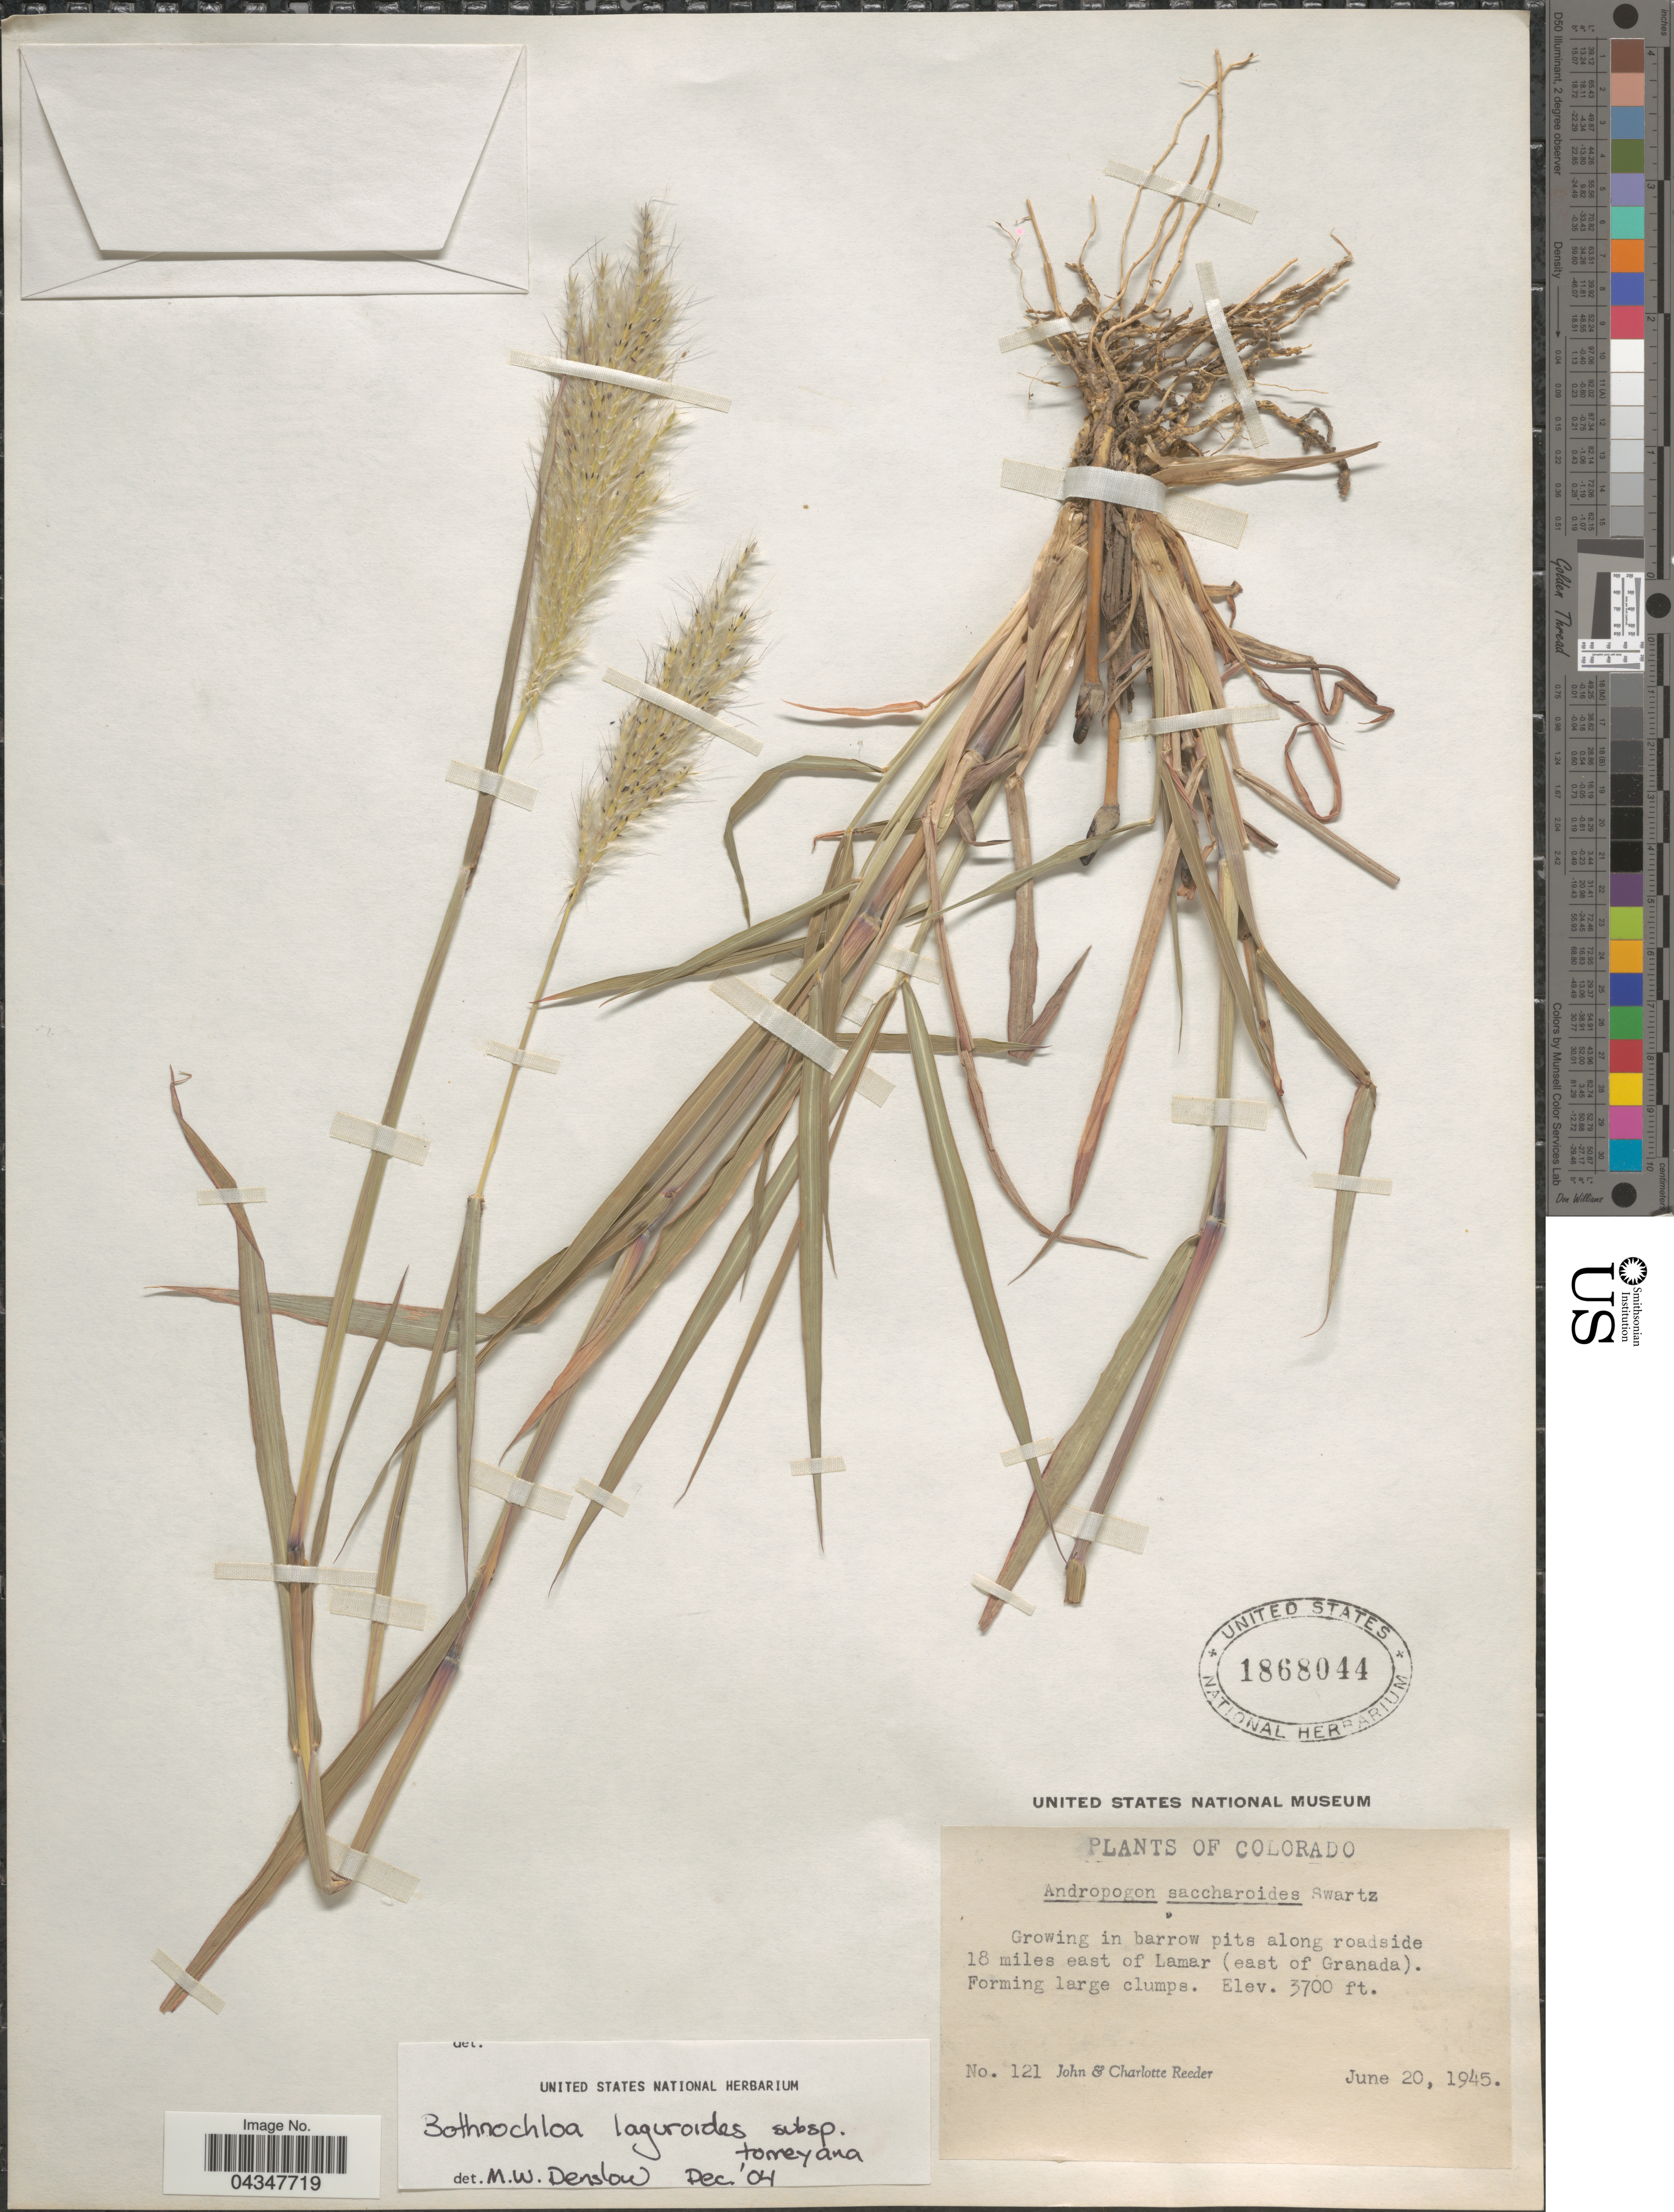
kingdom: Plantae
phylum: Tracheophyta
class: Liliopsida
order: Poales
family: Poaceae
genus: Bothriochloa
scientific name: Bothriochloa laguroides subsp. torreyana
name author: (Steud.) Allred & Gould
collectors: J. R. Reeder & C. G. Reeder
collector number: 121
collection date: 1945-06-20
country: United States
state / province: Colorado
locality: Growing in barrow pits along roadside 18 miles east of Lamar (east of Granada).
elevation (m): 1128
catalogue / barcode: US 1868044